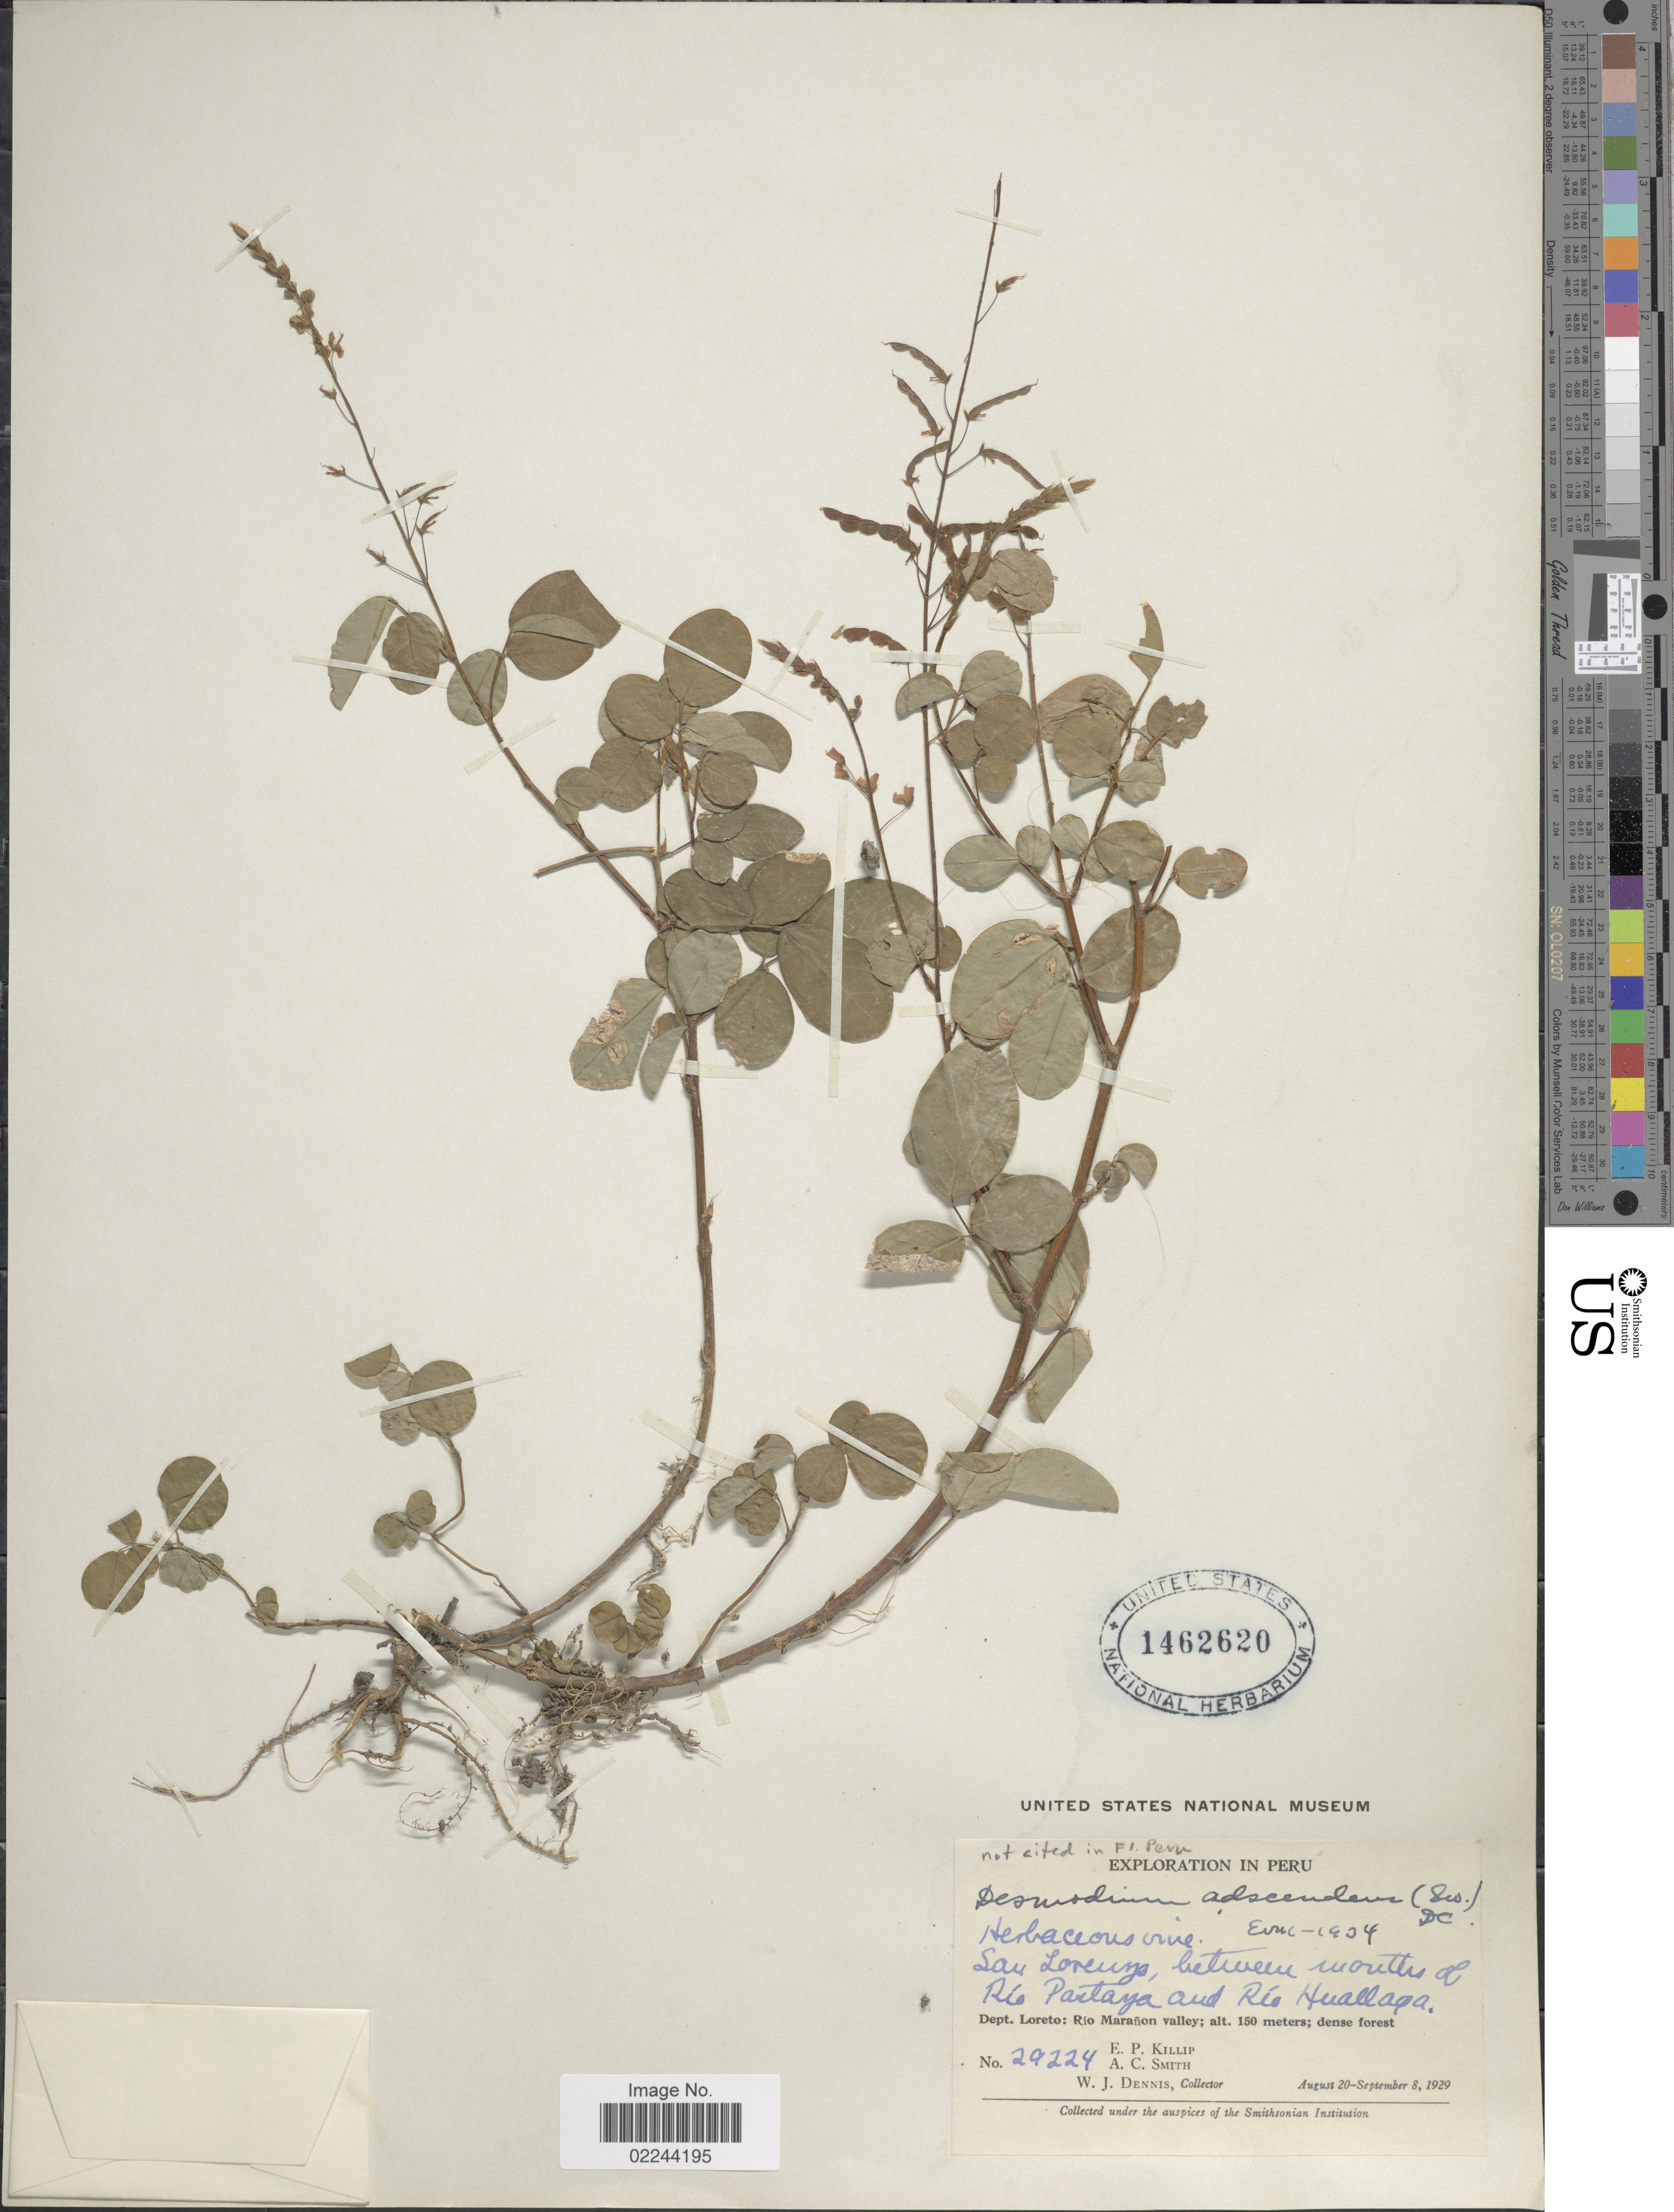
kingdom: Plantae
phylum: Tracheophyta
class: Magnoliopsida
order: Fabales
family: Fabaceae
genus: Grona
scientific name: Grona adscendens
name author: (Sw.) H. Ohashi & K. Ohashi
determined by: Strong, Mark T., (BOT), Smithsonian Institution - National Museum of Natural History (UNITED STATES)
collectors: E. P. Killip, A. C. Smith & W. J. Dennis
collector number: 29224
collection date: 1929-08-20/1929-09-08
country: Peru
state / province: Loreto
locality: San Lorenzo, between months of Río Partaya and Río Huallaga, Dept. Loreto: Río Marañon valley; dense forest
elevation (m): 150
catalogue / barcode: US 1462620